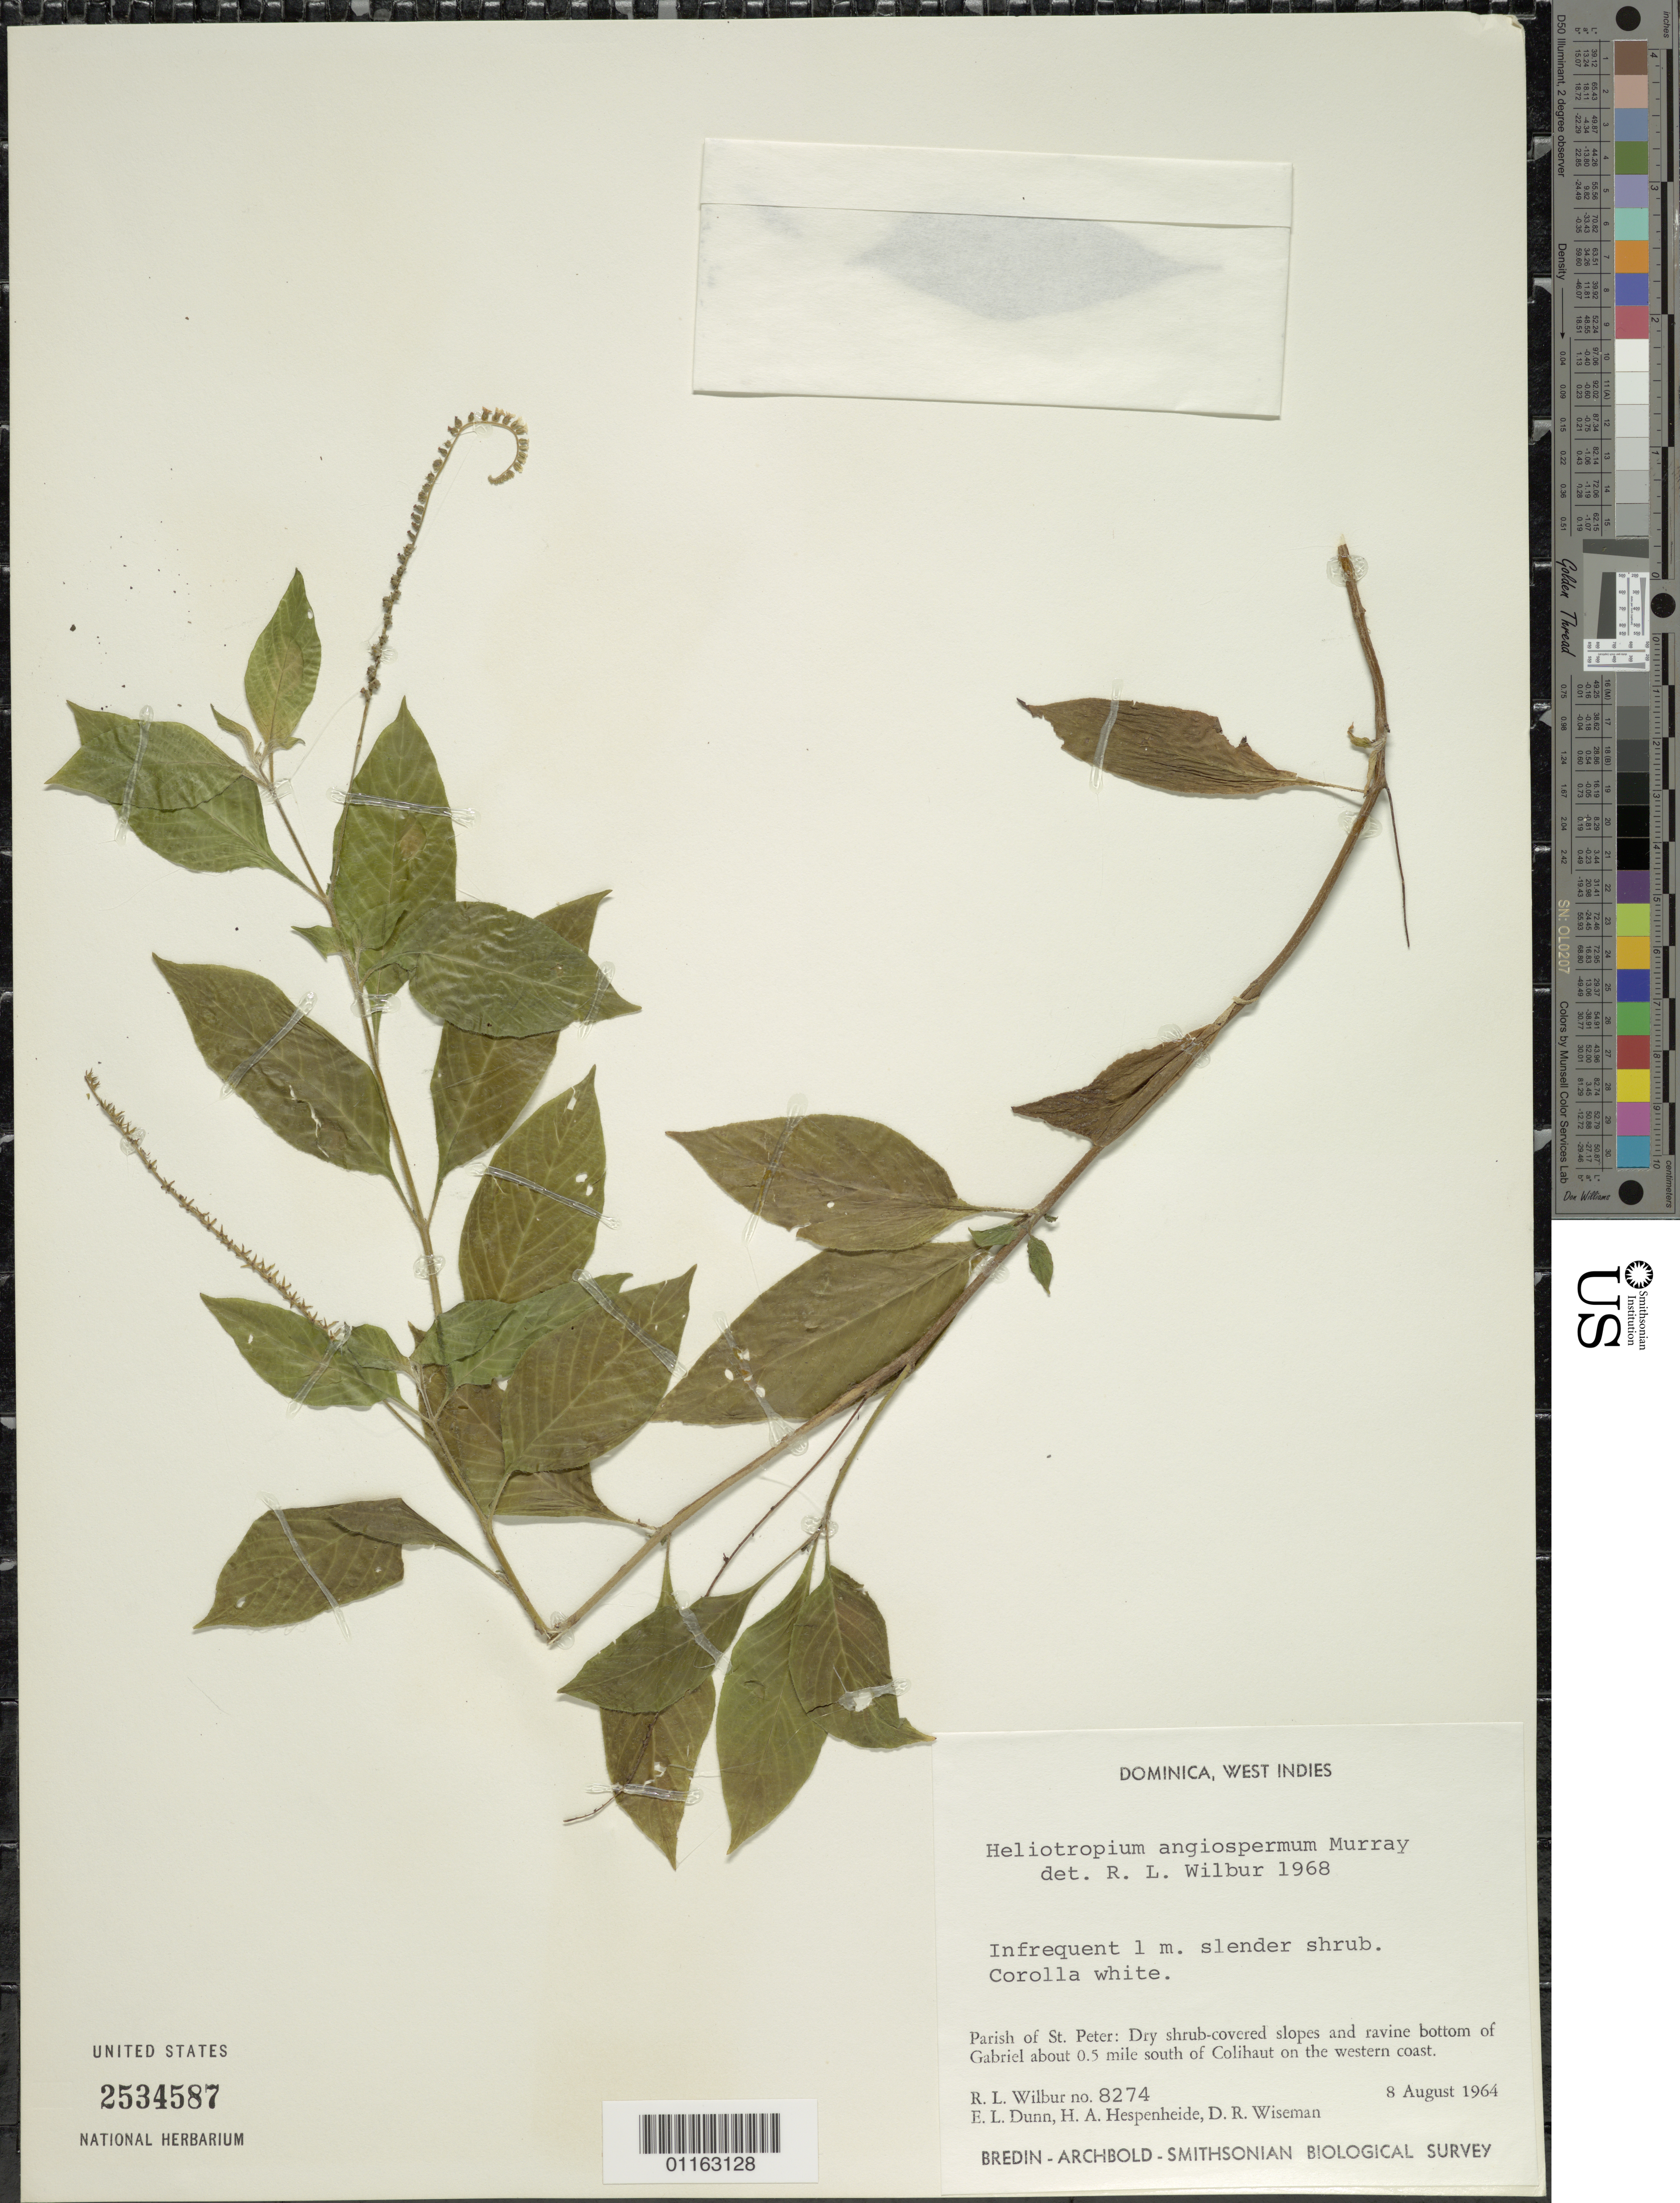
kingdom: Plantae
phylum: Tracheophyta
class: Magnoliopsida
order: Boraginales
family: Heliotropiaceae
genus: Heliotropium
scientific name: Heliotropium angiospermum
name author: Murray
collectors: R. L. Wilbur, E. Dunn, H. A. Hespenheide & D. R. Wiseman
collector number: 8247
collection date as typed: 08 Aug 1964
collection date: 1964-08-08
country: Dominica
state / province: St. Peter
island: Dominica I.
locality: Dry shrub covered slopes and ravine bottom of Gabriel about 0.5mi. S of Colihaut on W coast.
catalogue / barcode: US 2534587